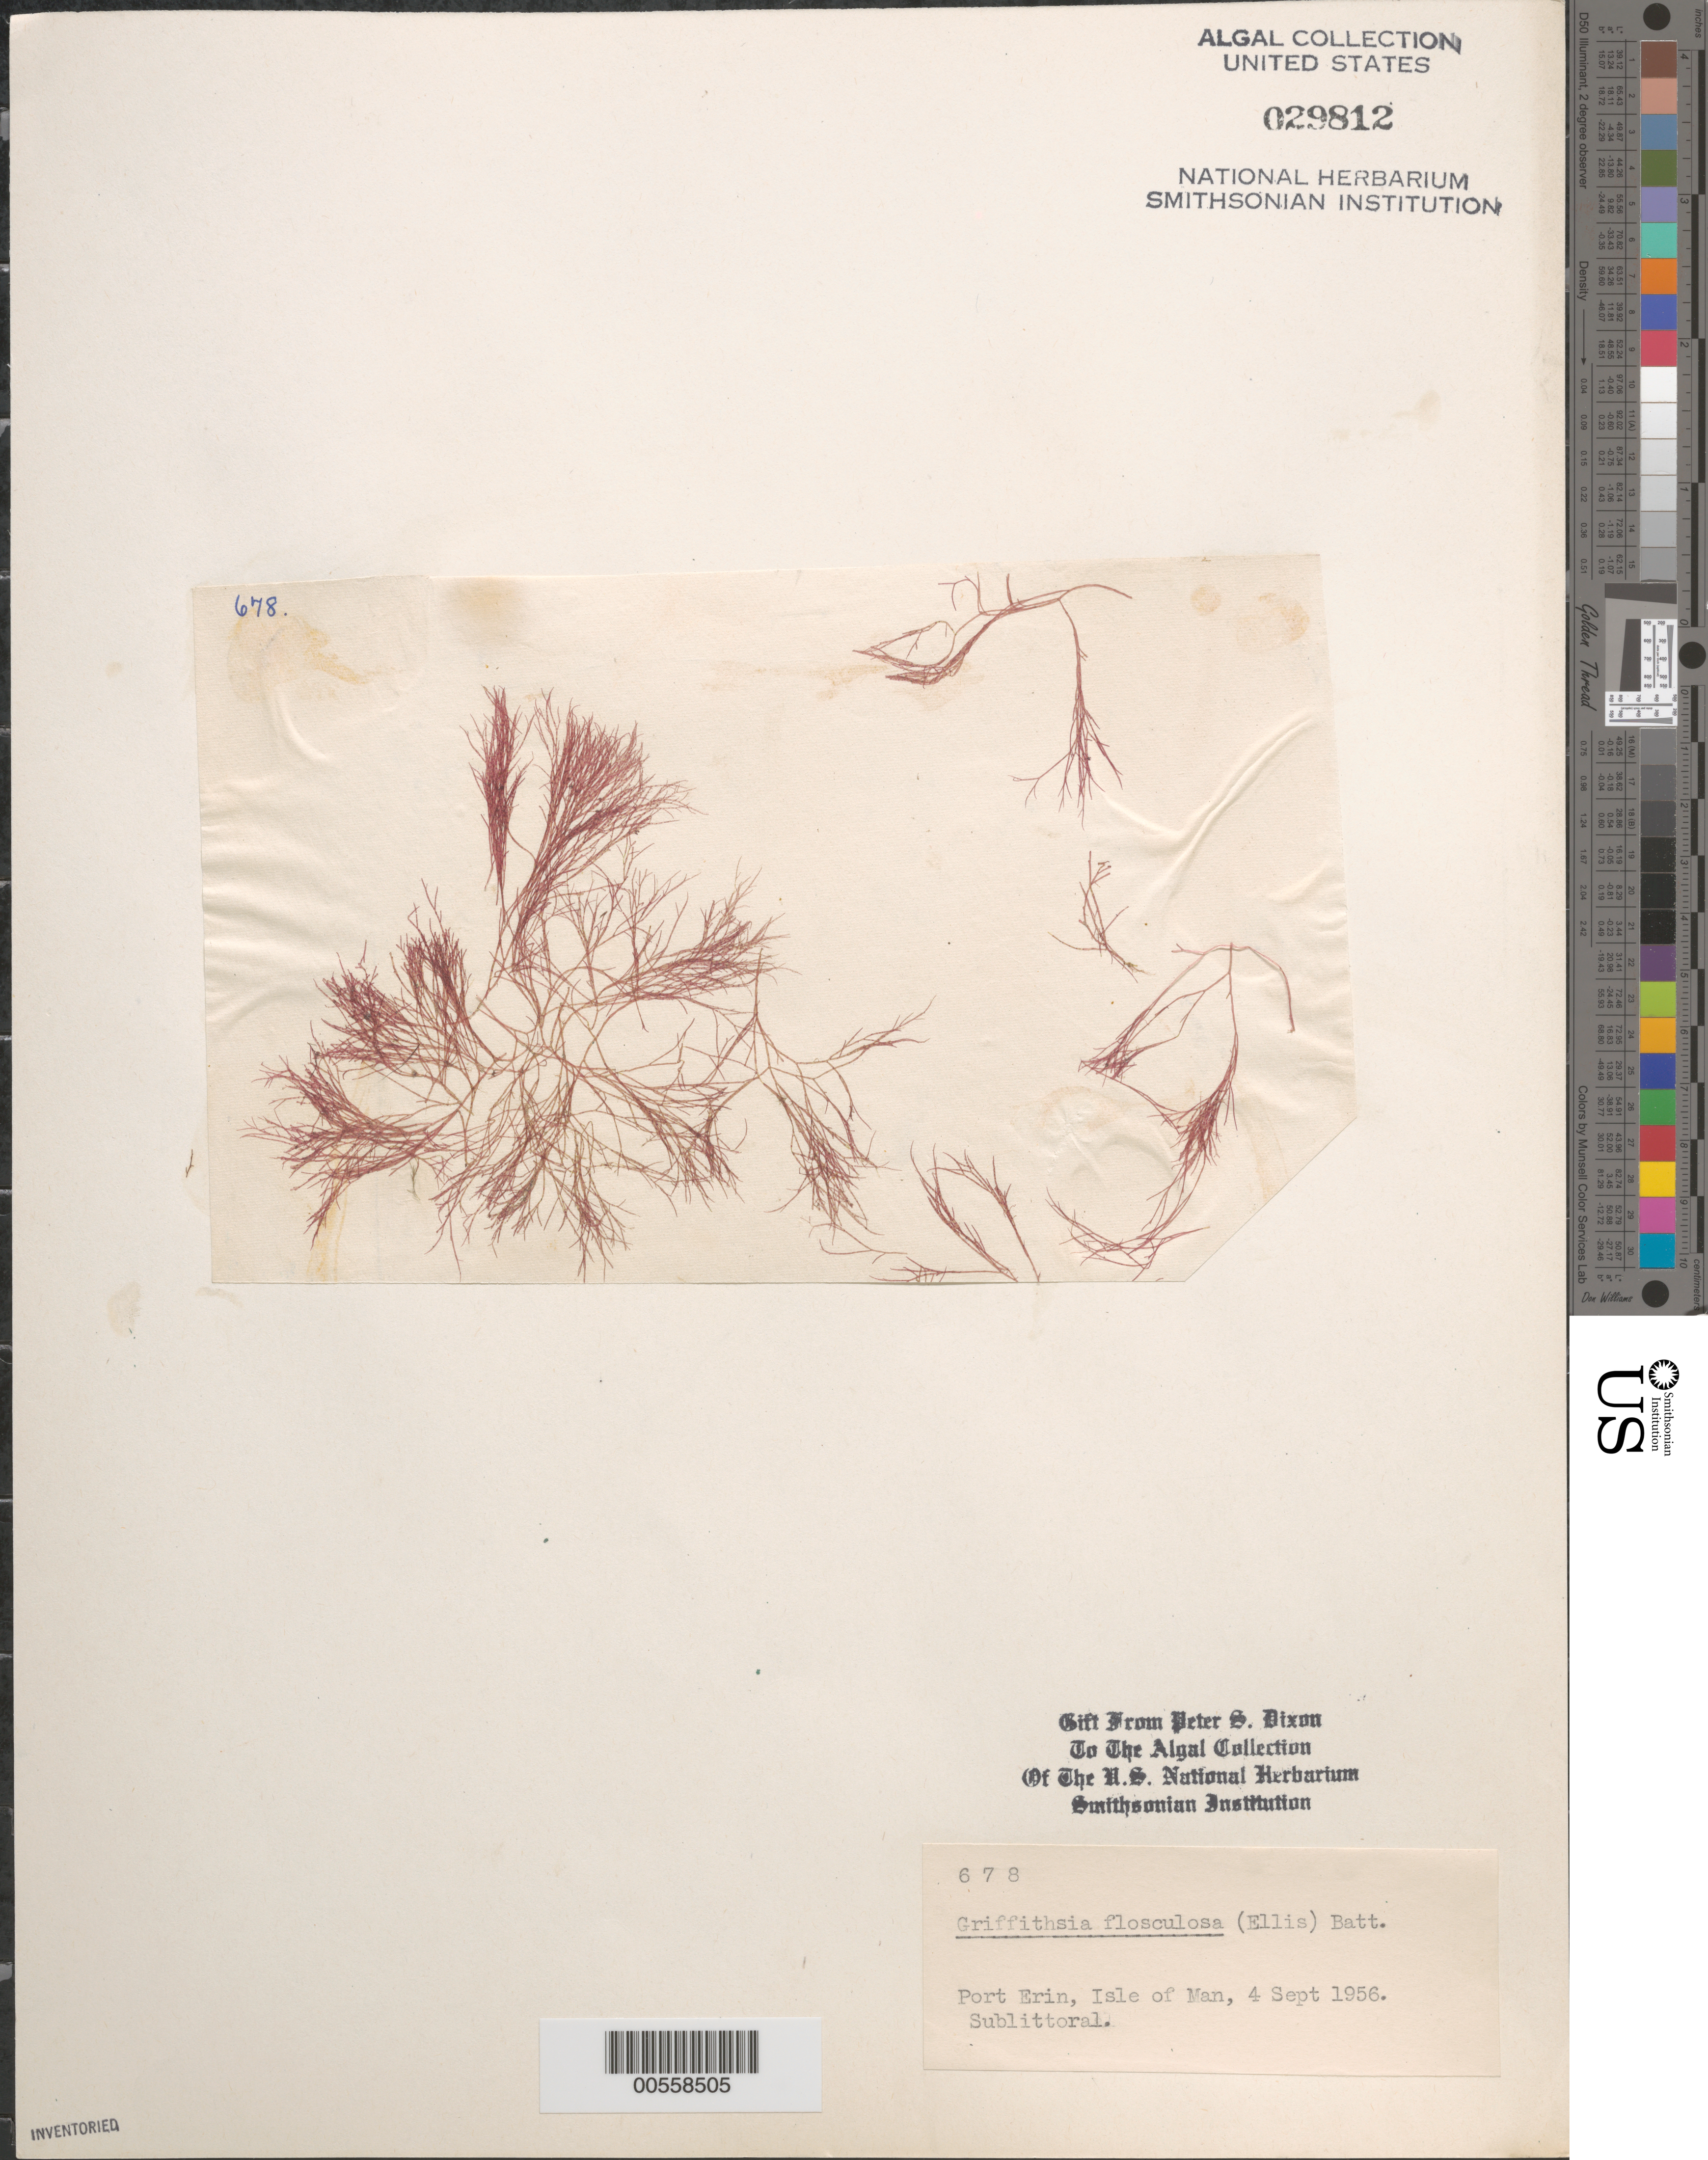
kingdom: Plantae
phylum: Rhodophyta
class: Florideophyceae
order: Ceramiales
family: Wrangeliaceae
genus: Anotrichium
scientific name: Anotrichium furcellatum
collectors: P. S. Dixon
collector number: PSD 678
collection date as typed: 04 Sep 1956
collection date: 1956-09-04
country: United Kingdom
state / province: England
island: Isle of Man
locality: Port Erin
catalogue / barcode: US 29812